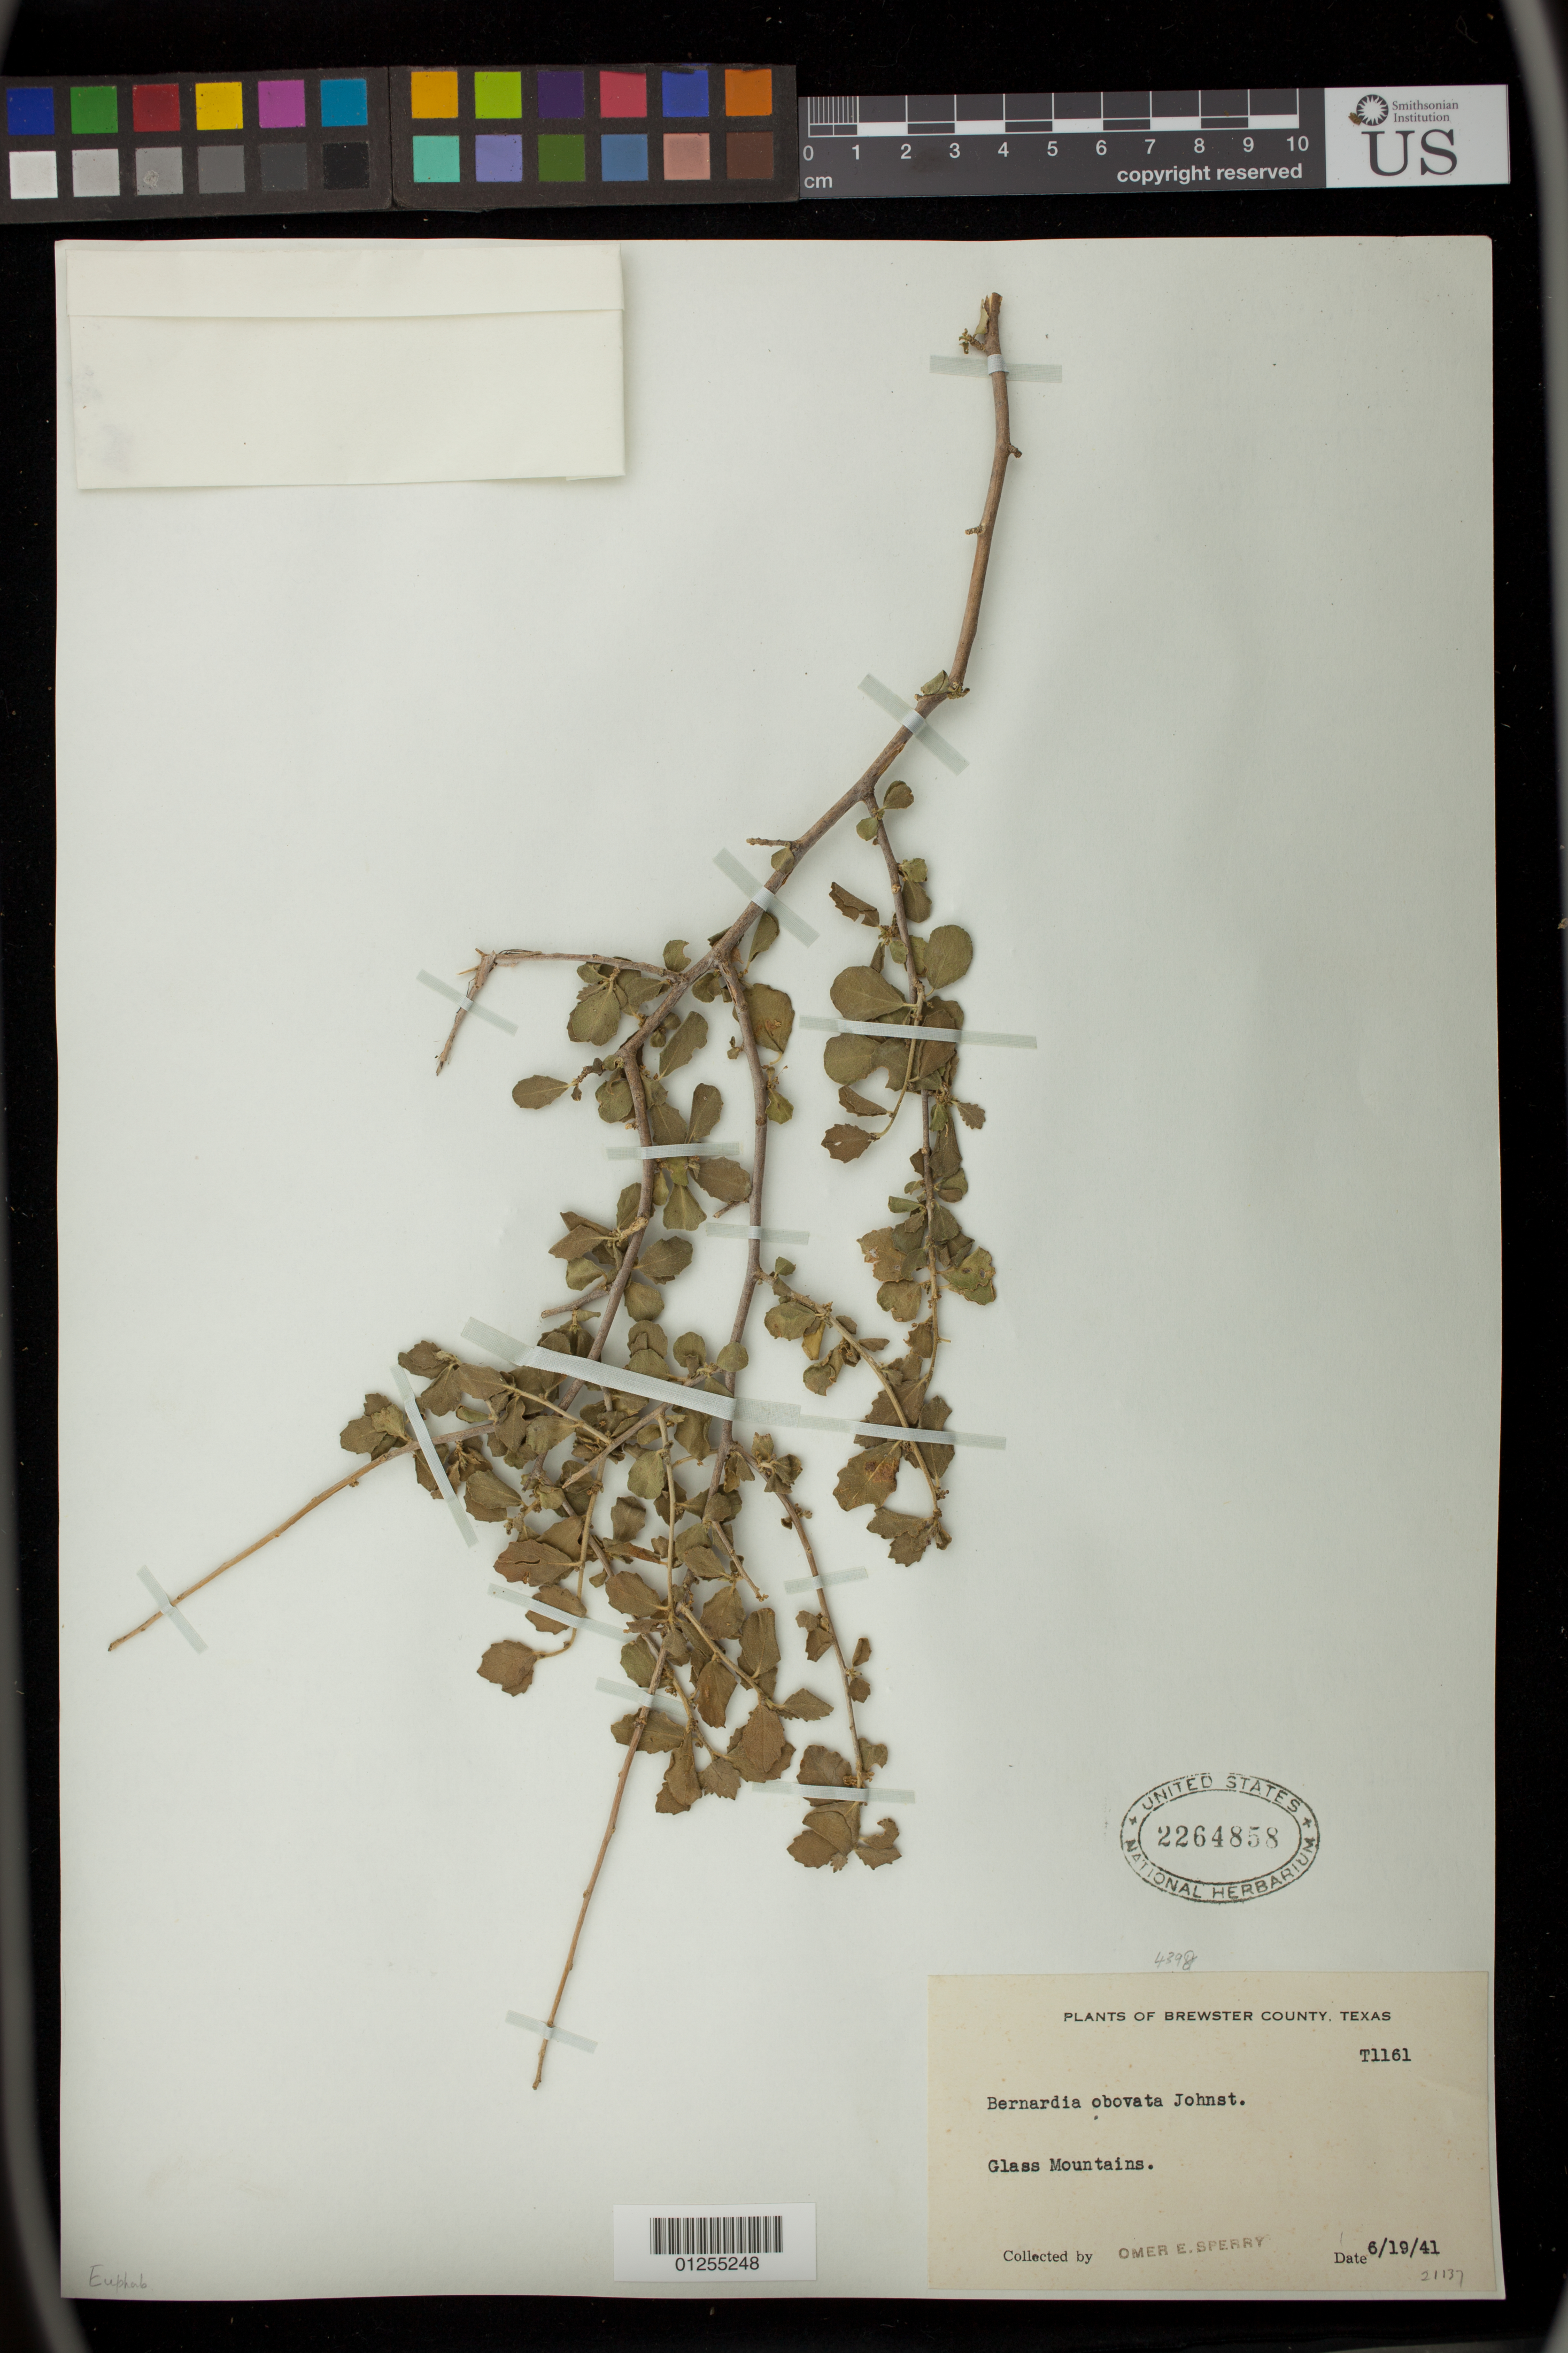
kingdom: Plantae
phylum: Tracheophyta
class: Magnoliopsida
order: Malpighiales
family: Euphorbiaceae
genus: Bernardia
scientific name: Bernardia obovata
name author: I.M. Johnst.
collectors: O. E. Sperry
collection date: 1941-06-19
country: United States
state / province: Texas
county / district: Brewster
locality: Glass Mountains.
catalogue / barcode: US 2264858